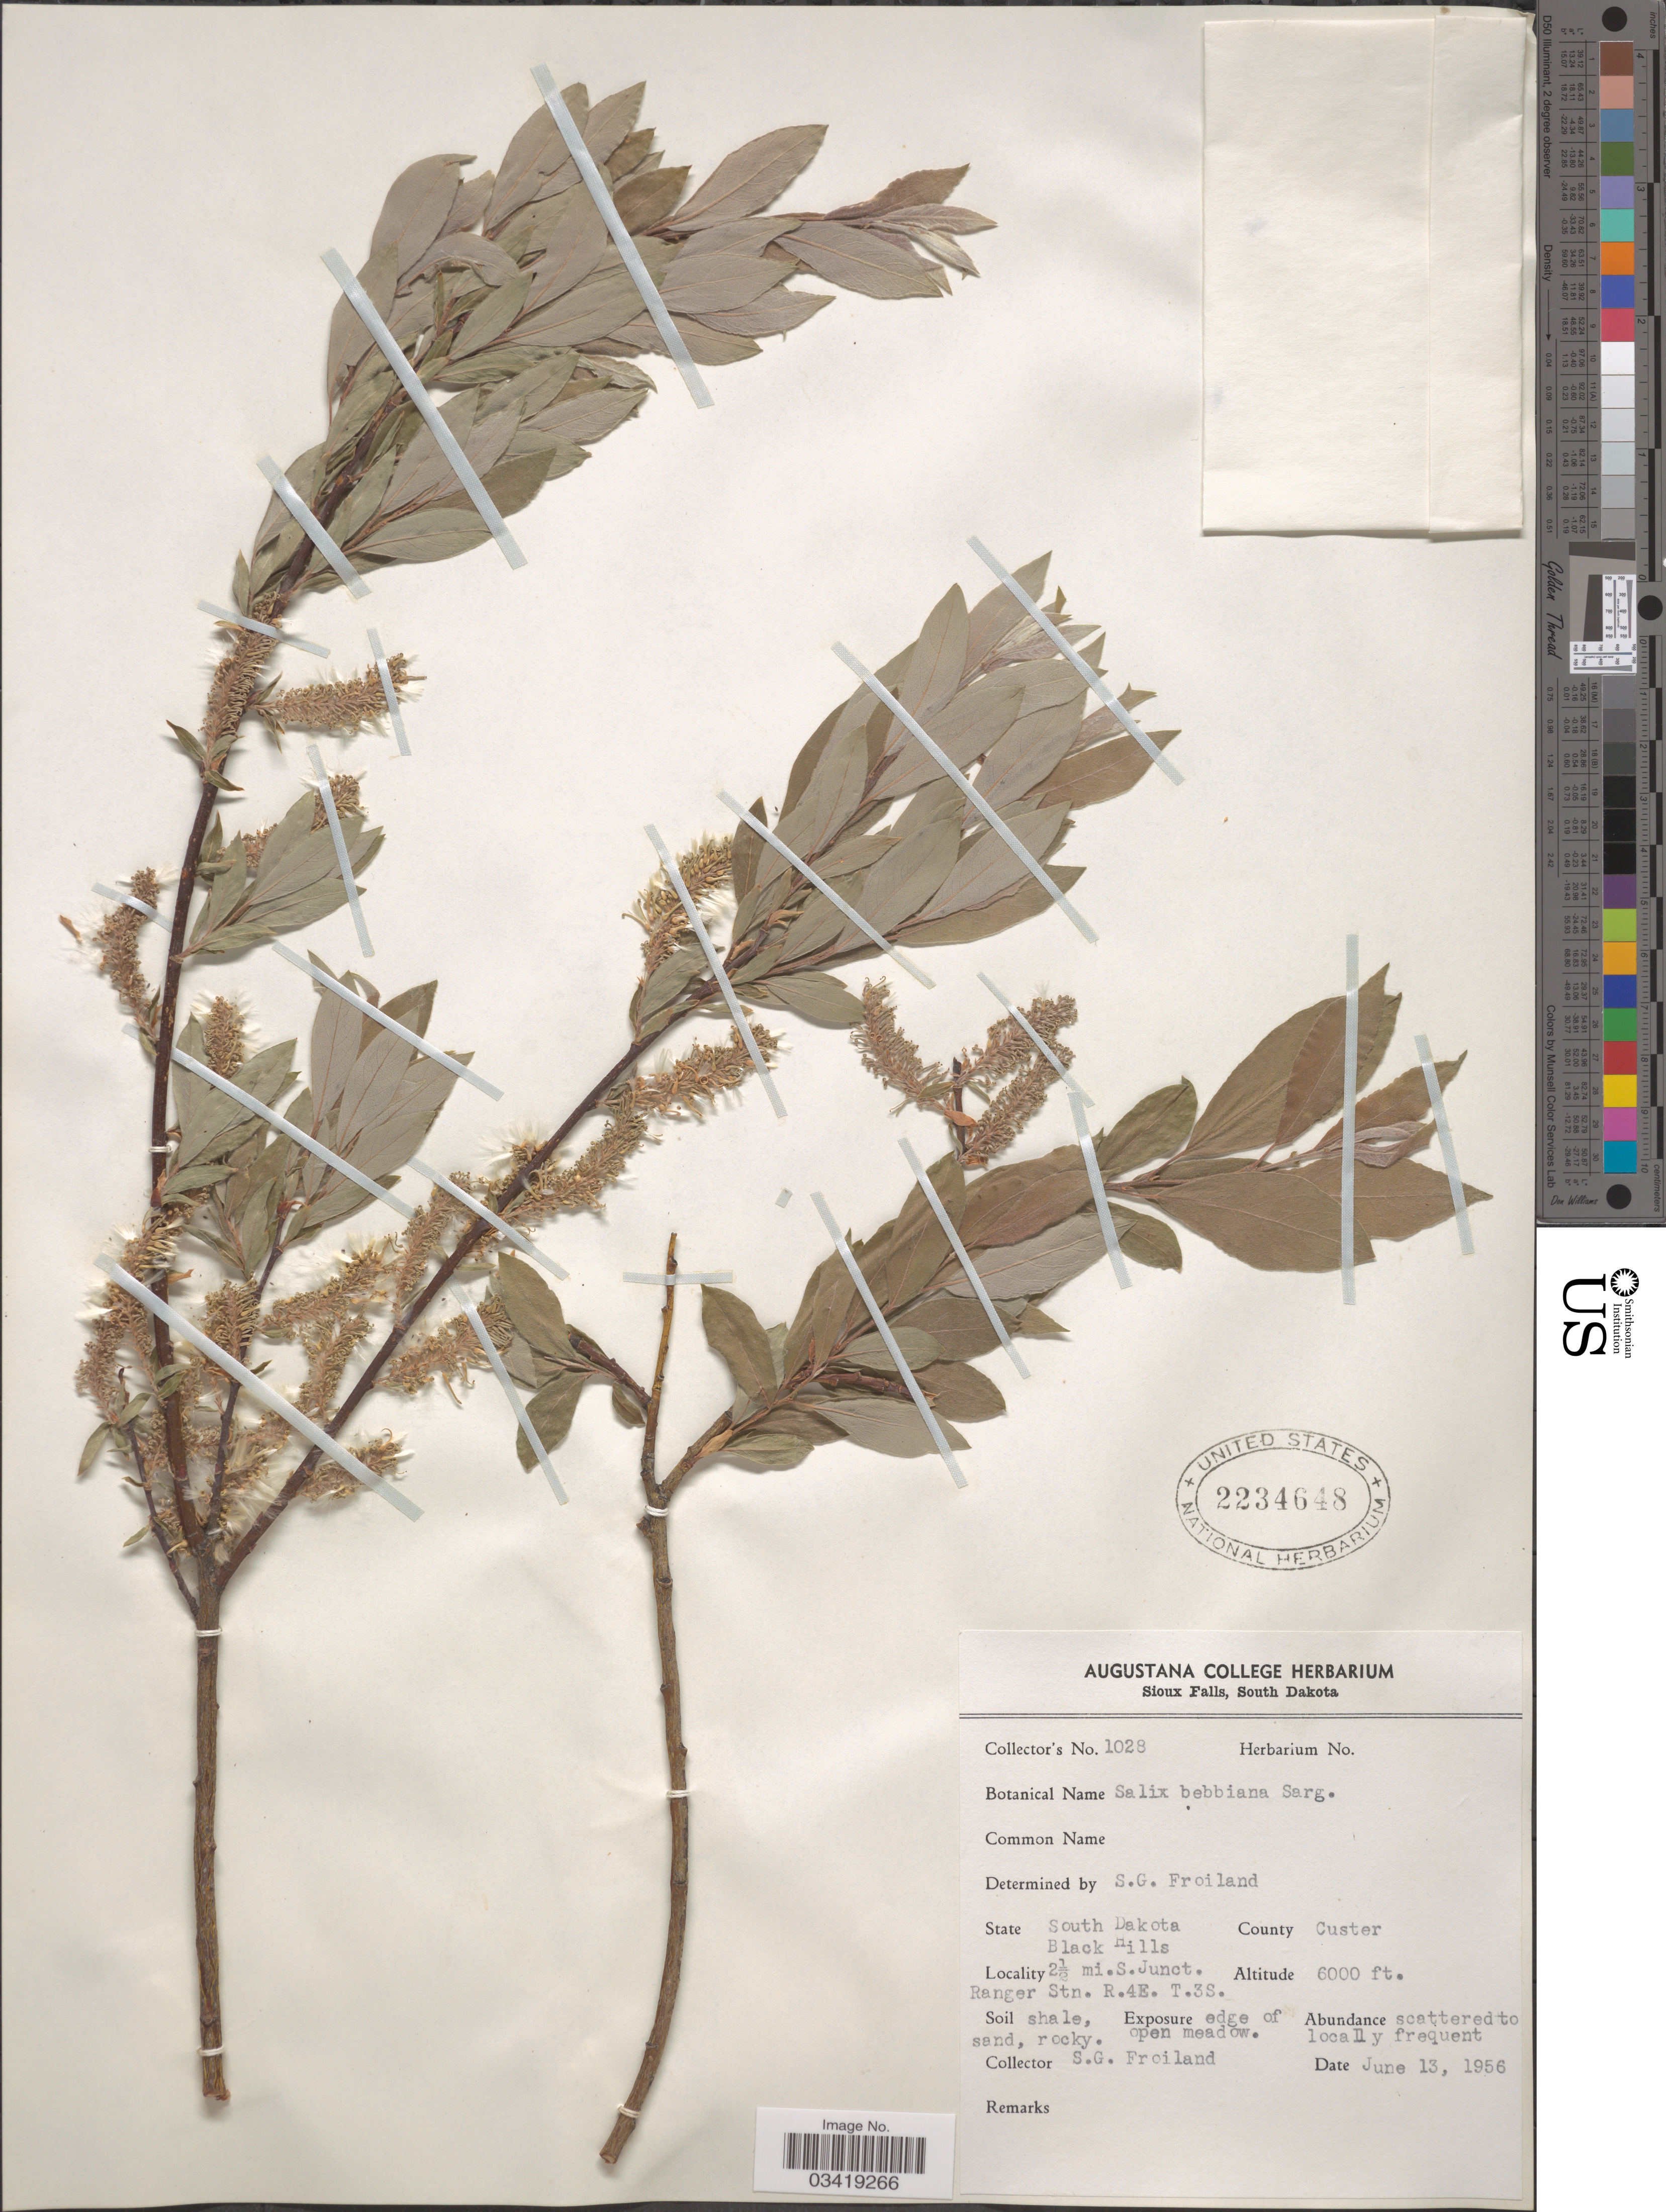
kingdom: Plantae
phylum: Tracheophyta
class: Magnoliopsida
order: Malpighiales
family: Salicaceae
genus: Salix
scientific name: Salix bebbiana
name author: Sarg.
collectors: S. Froiland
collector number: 1028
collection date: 1956-06-13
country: United States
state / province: South Dakota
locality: Black Hills. County Custer. 2½ mi.S.Junct. Ranger Stn. R.4E. T.3S.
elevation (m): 1829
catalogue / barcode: US 2234648